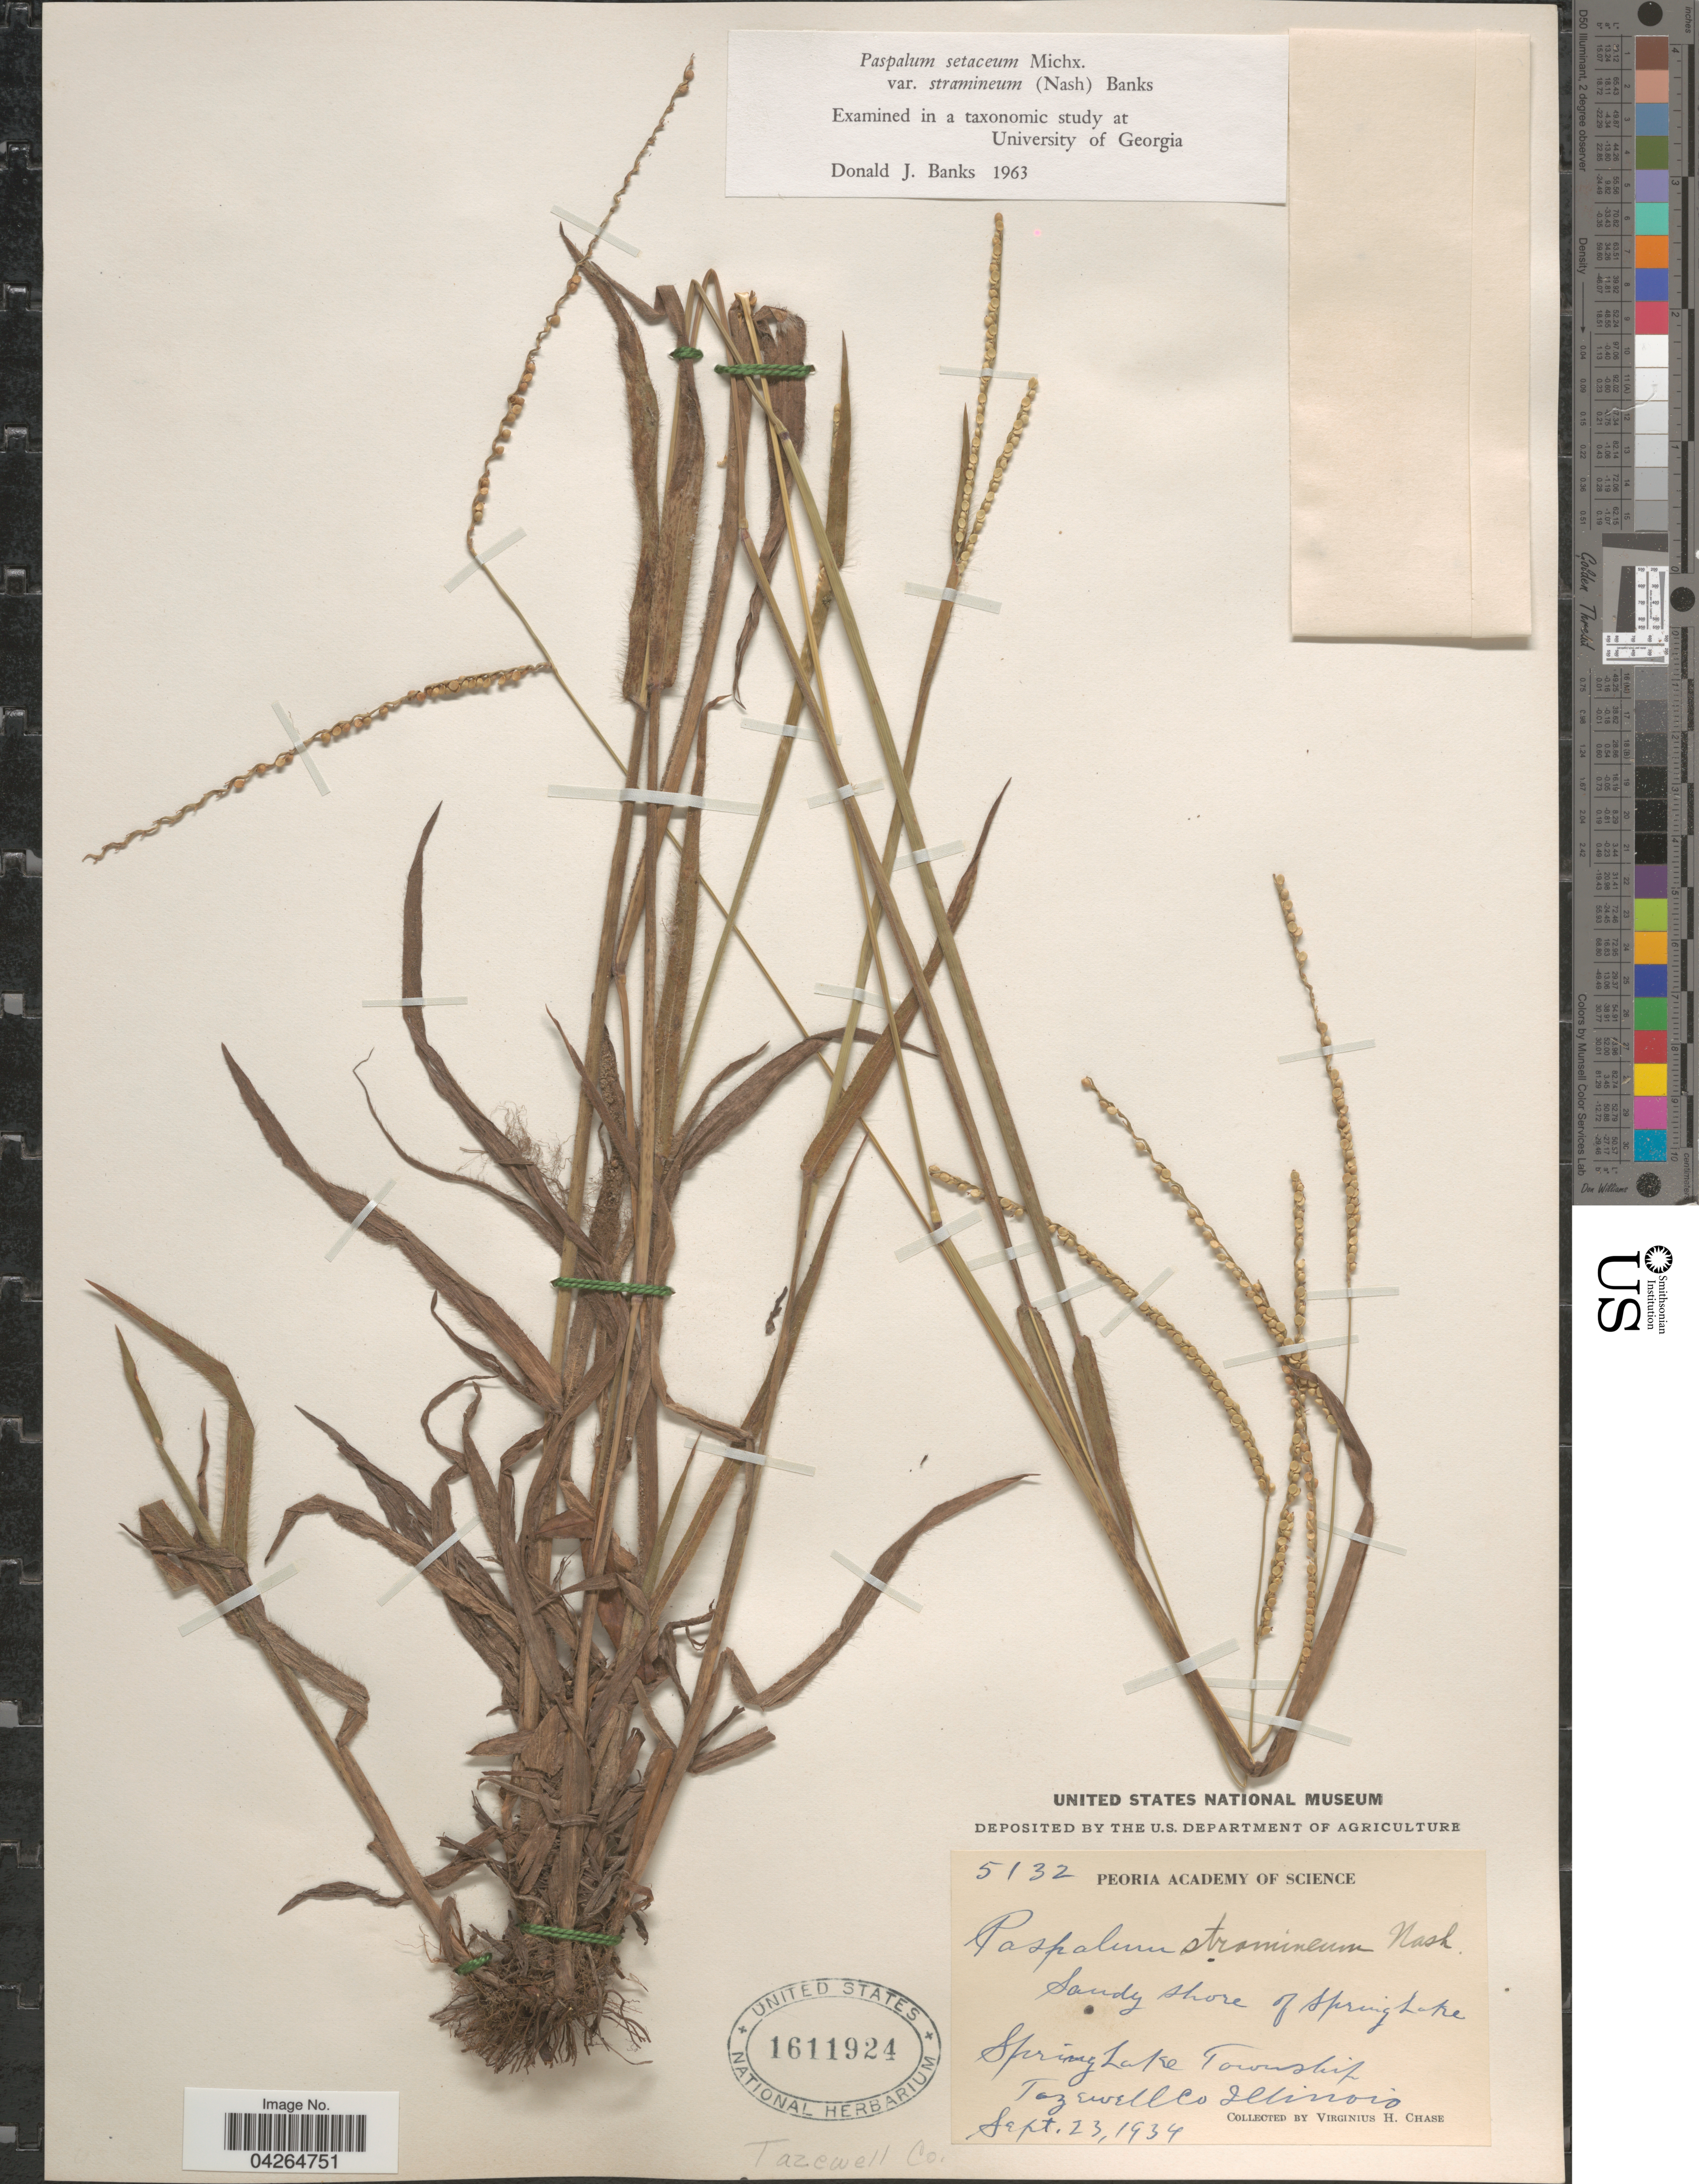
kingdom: Plantae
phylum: Tracheophyta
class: Liliopsida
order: Poales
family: Poaceae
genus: Paspalum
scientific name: Paspalum setaceum var. stramineum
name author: (Nash) D.J. Banks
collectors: V. H. Chase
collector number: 5132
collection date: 1934-09-23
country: United States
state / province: Illinois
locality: Sandy shore of Spring Lake. Spring Lake Township. Tazewell Co.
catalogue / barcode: US 1611924